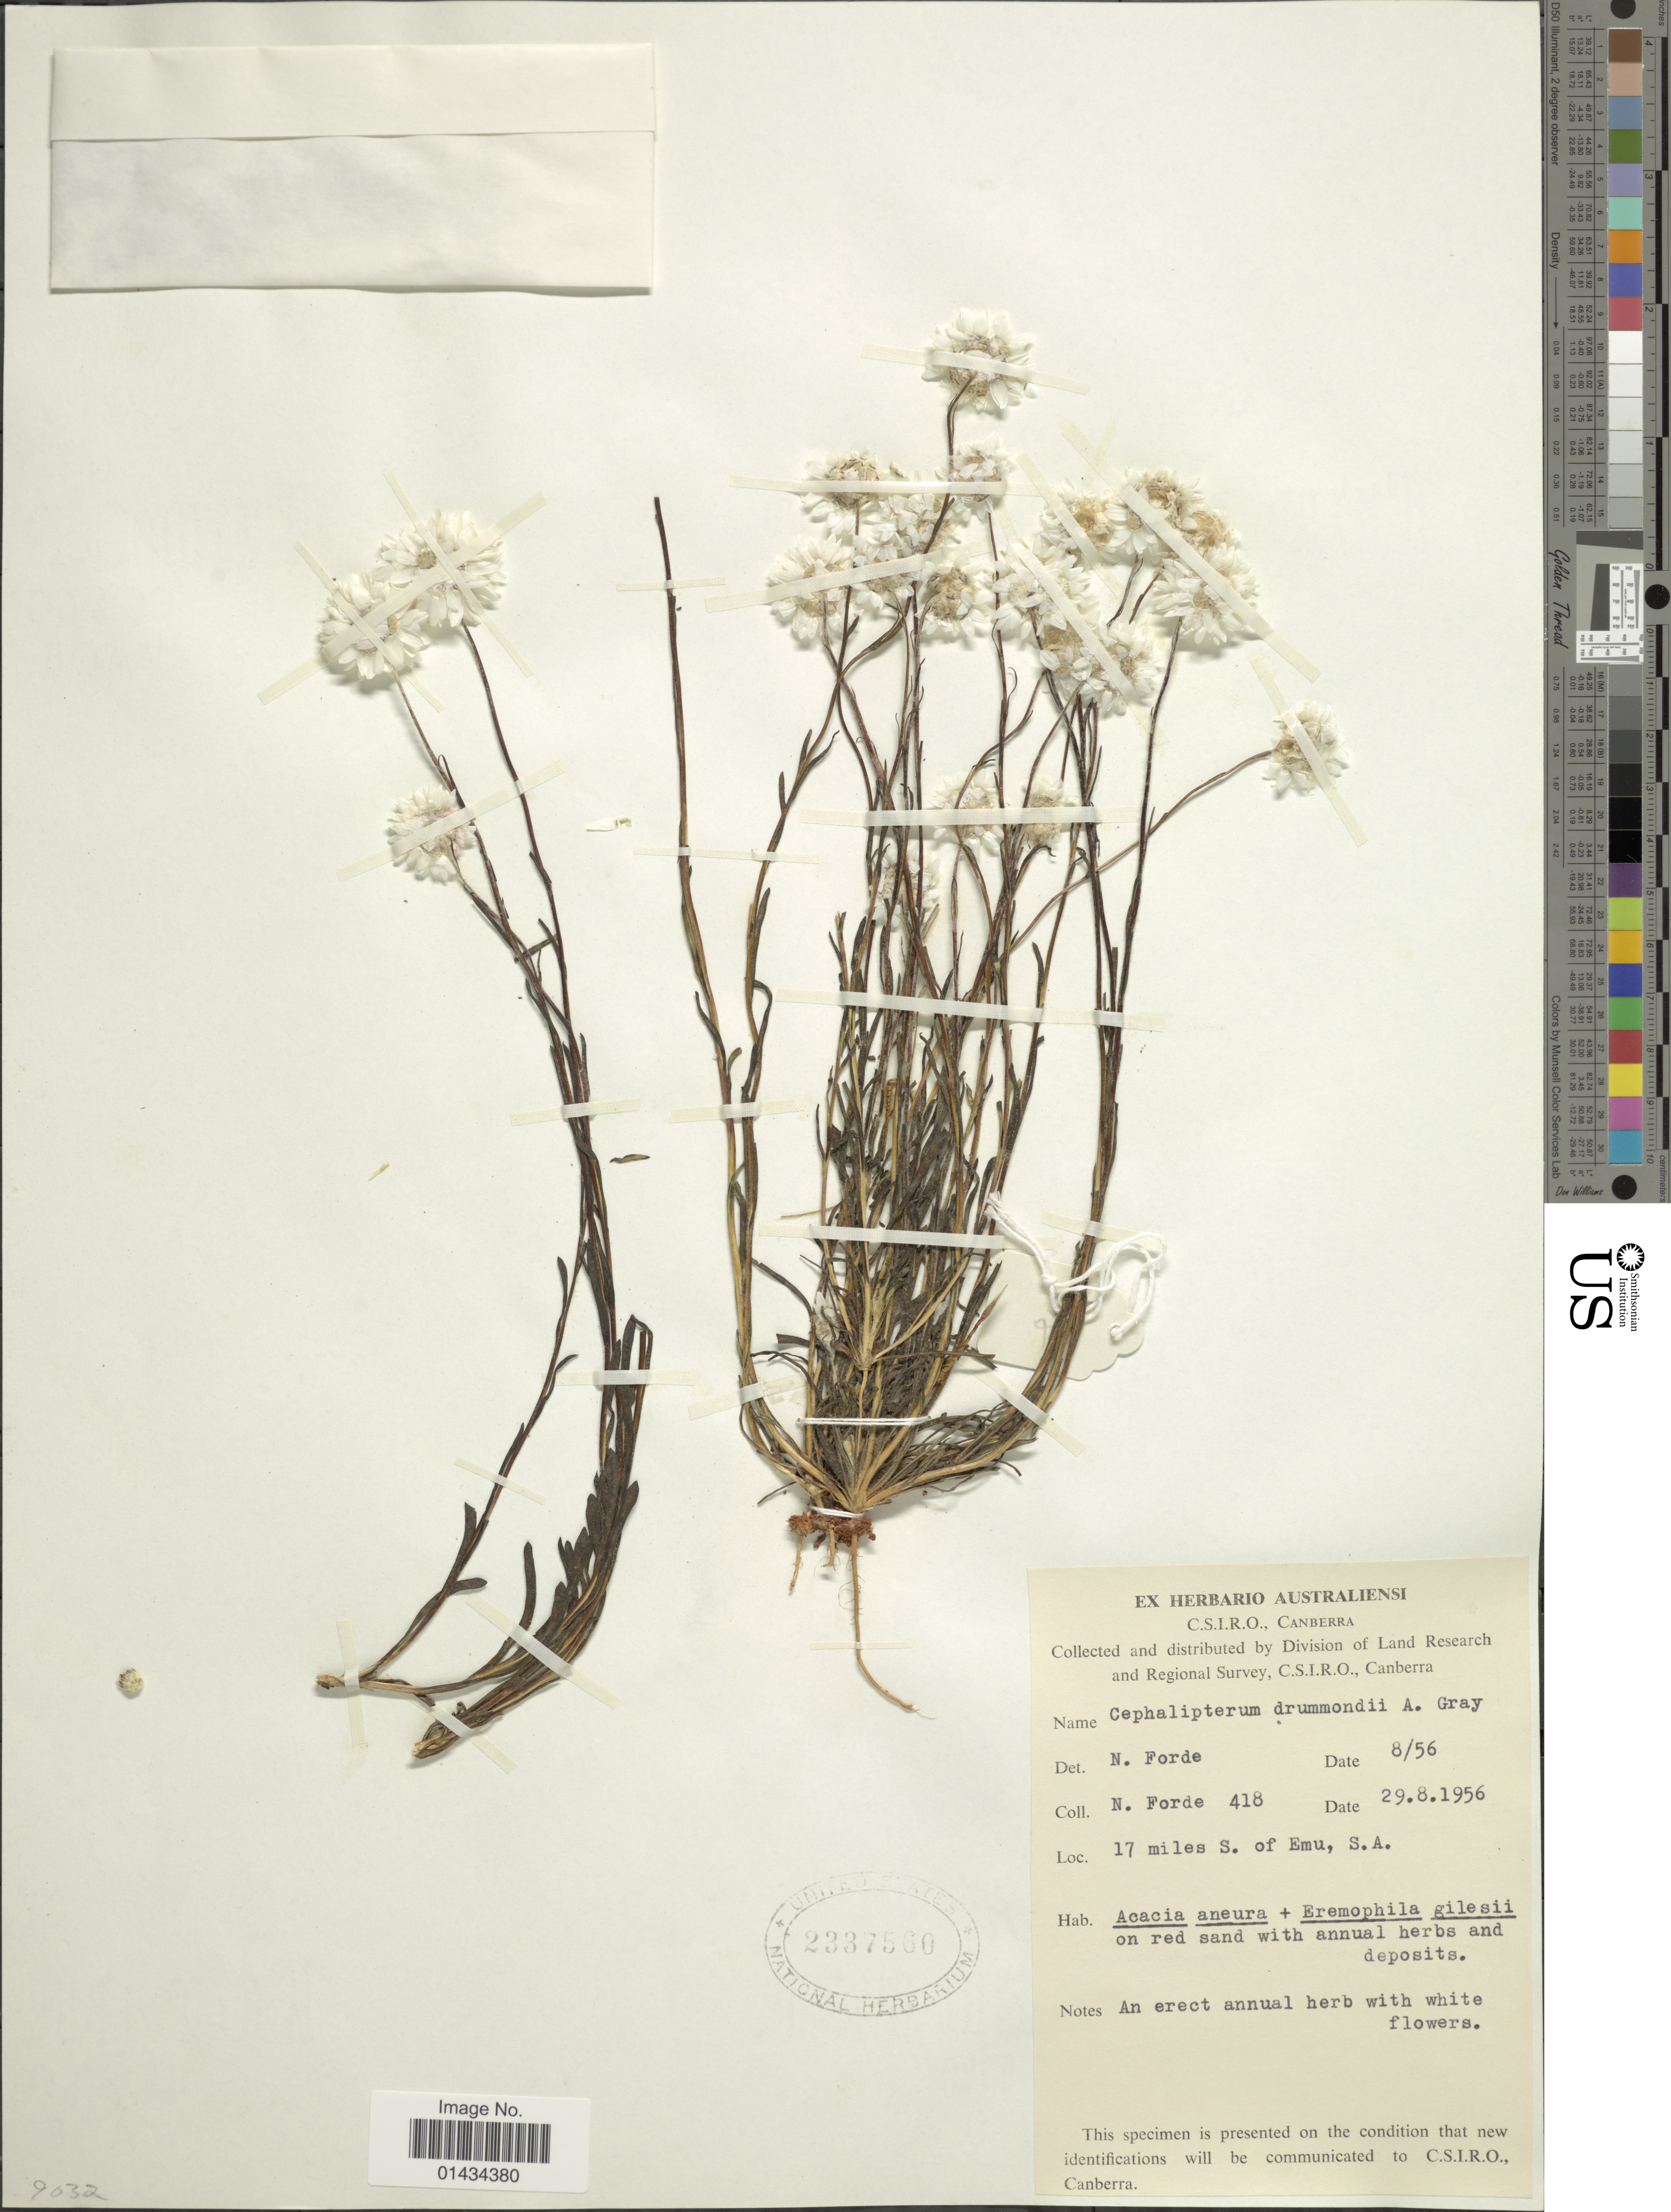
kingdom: Plantae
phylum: Tracheophyta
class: Magnoliopsida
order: Asterales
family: Asteraceae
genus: Cephalipterum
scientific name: Cephalipterum drummondii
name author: A. Gray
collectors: N. Forde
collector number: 418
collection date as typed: Transcribed d/m/y: 29/8/56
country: Australia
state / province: South Australia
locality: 17 miles S. of Emu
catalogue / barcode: US 2337560